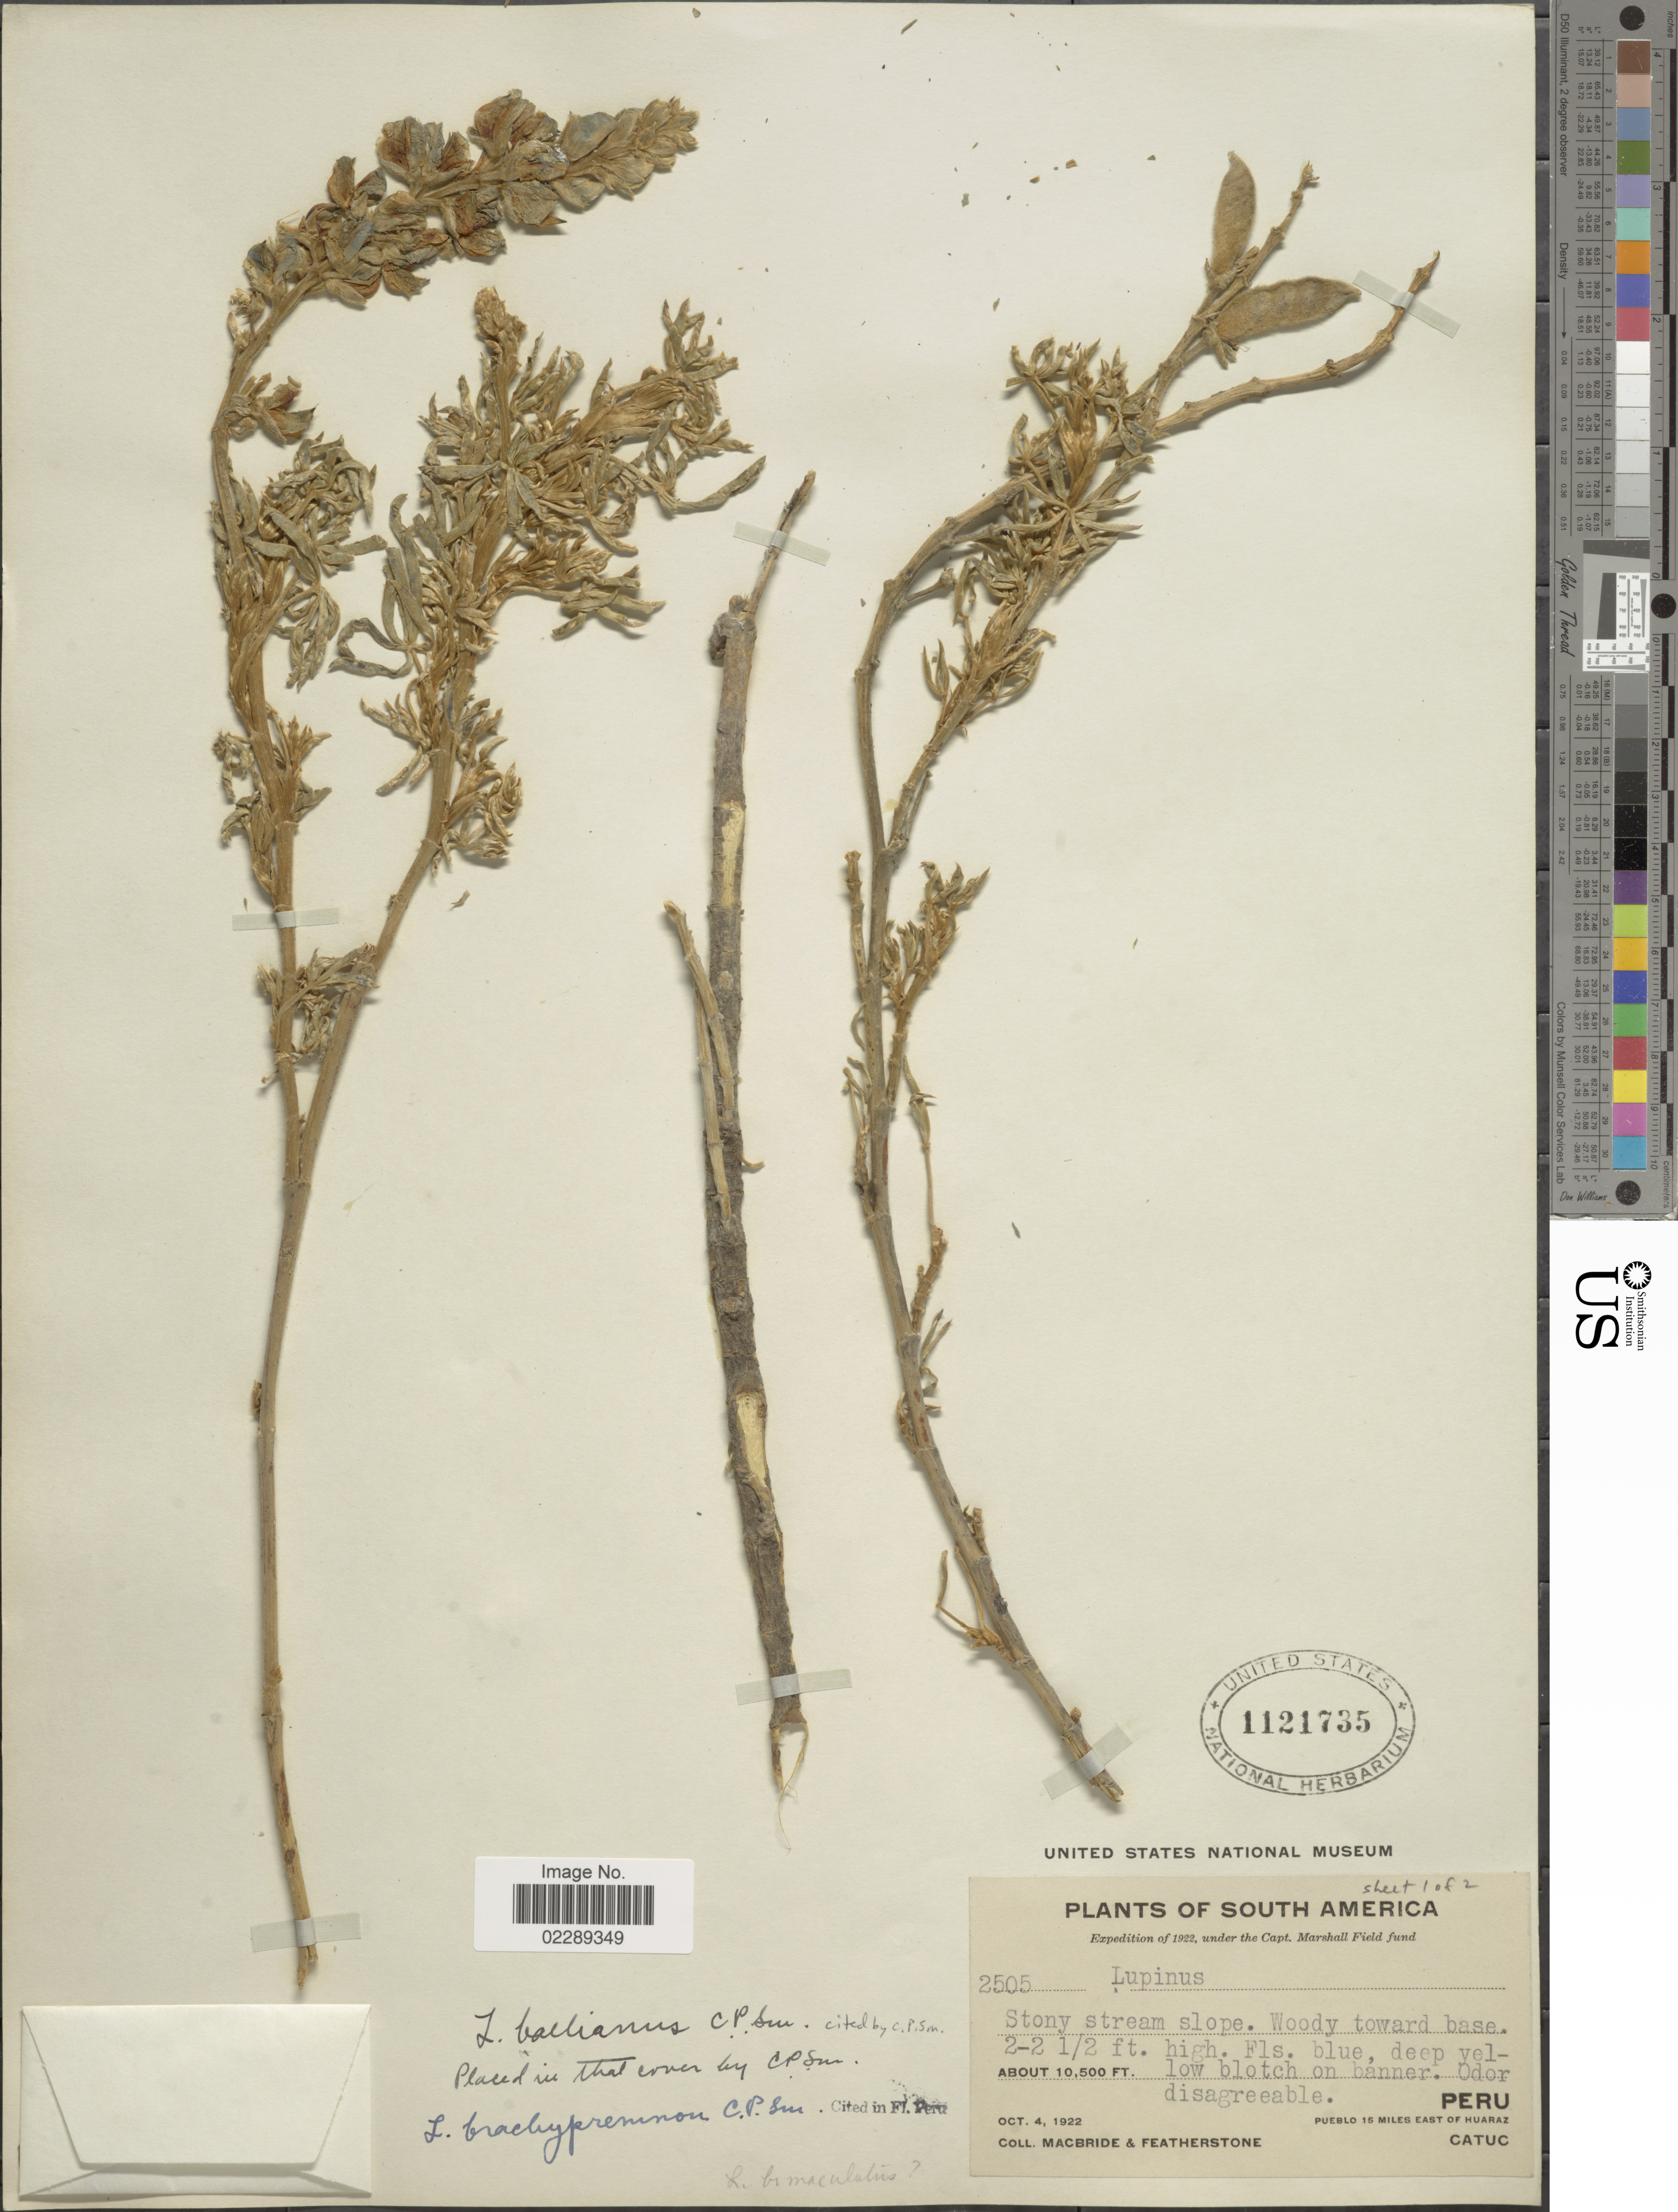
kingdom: Plantae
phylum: Tracheophyta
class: Magnoliopsida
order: Fabales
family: Fabaceae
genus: Lupinus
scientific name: Lupinus brachypremnon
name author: C.P. Sm.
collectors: Macbride, -- & -. Featherstone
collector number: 255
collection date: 1922-10-04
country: Peru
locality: Pueblo 15 miles east of Huaraz. Catuc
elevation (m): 3200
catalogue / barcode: US 1121735